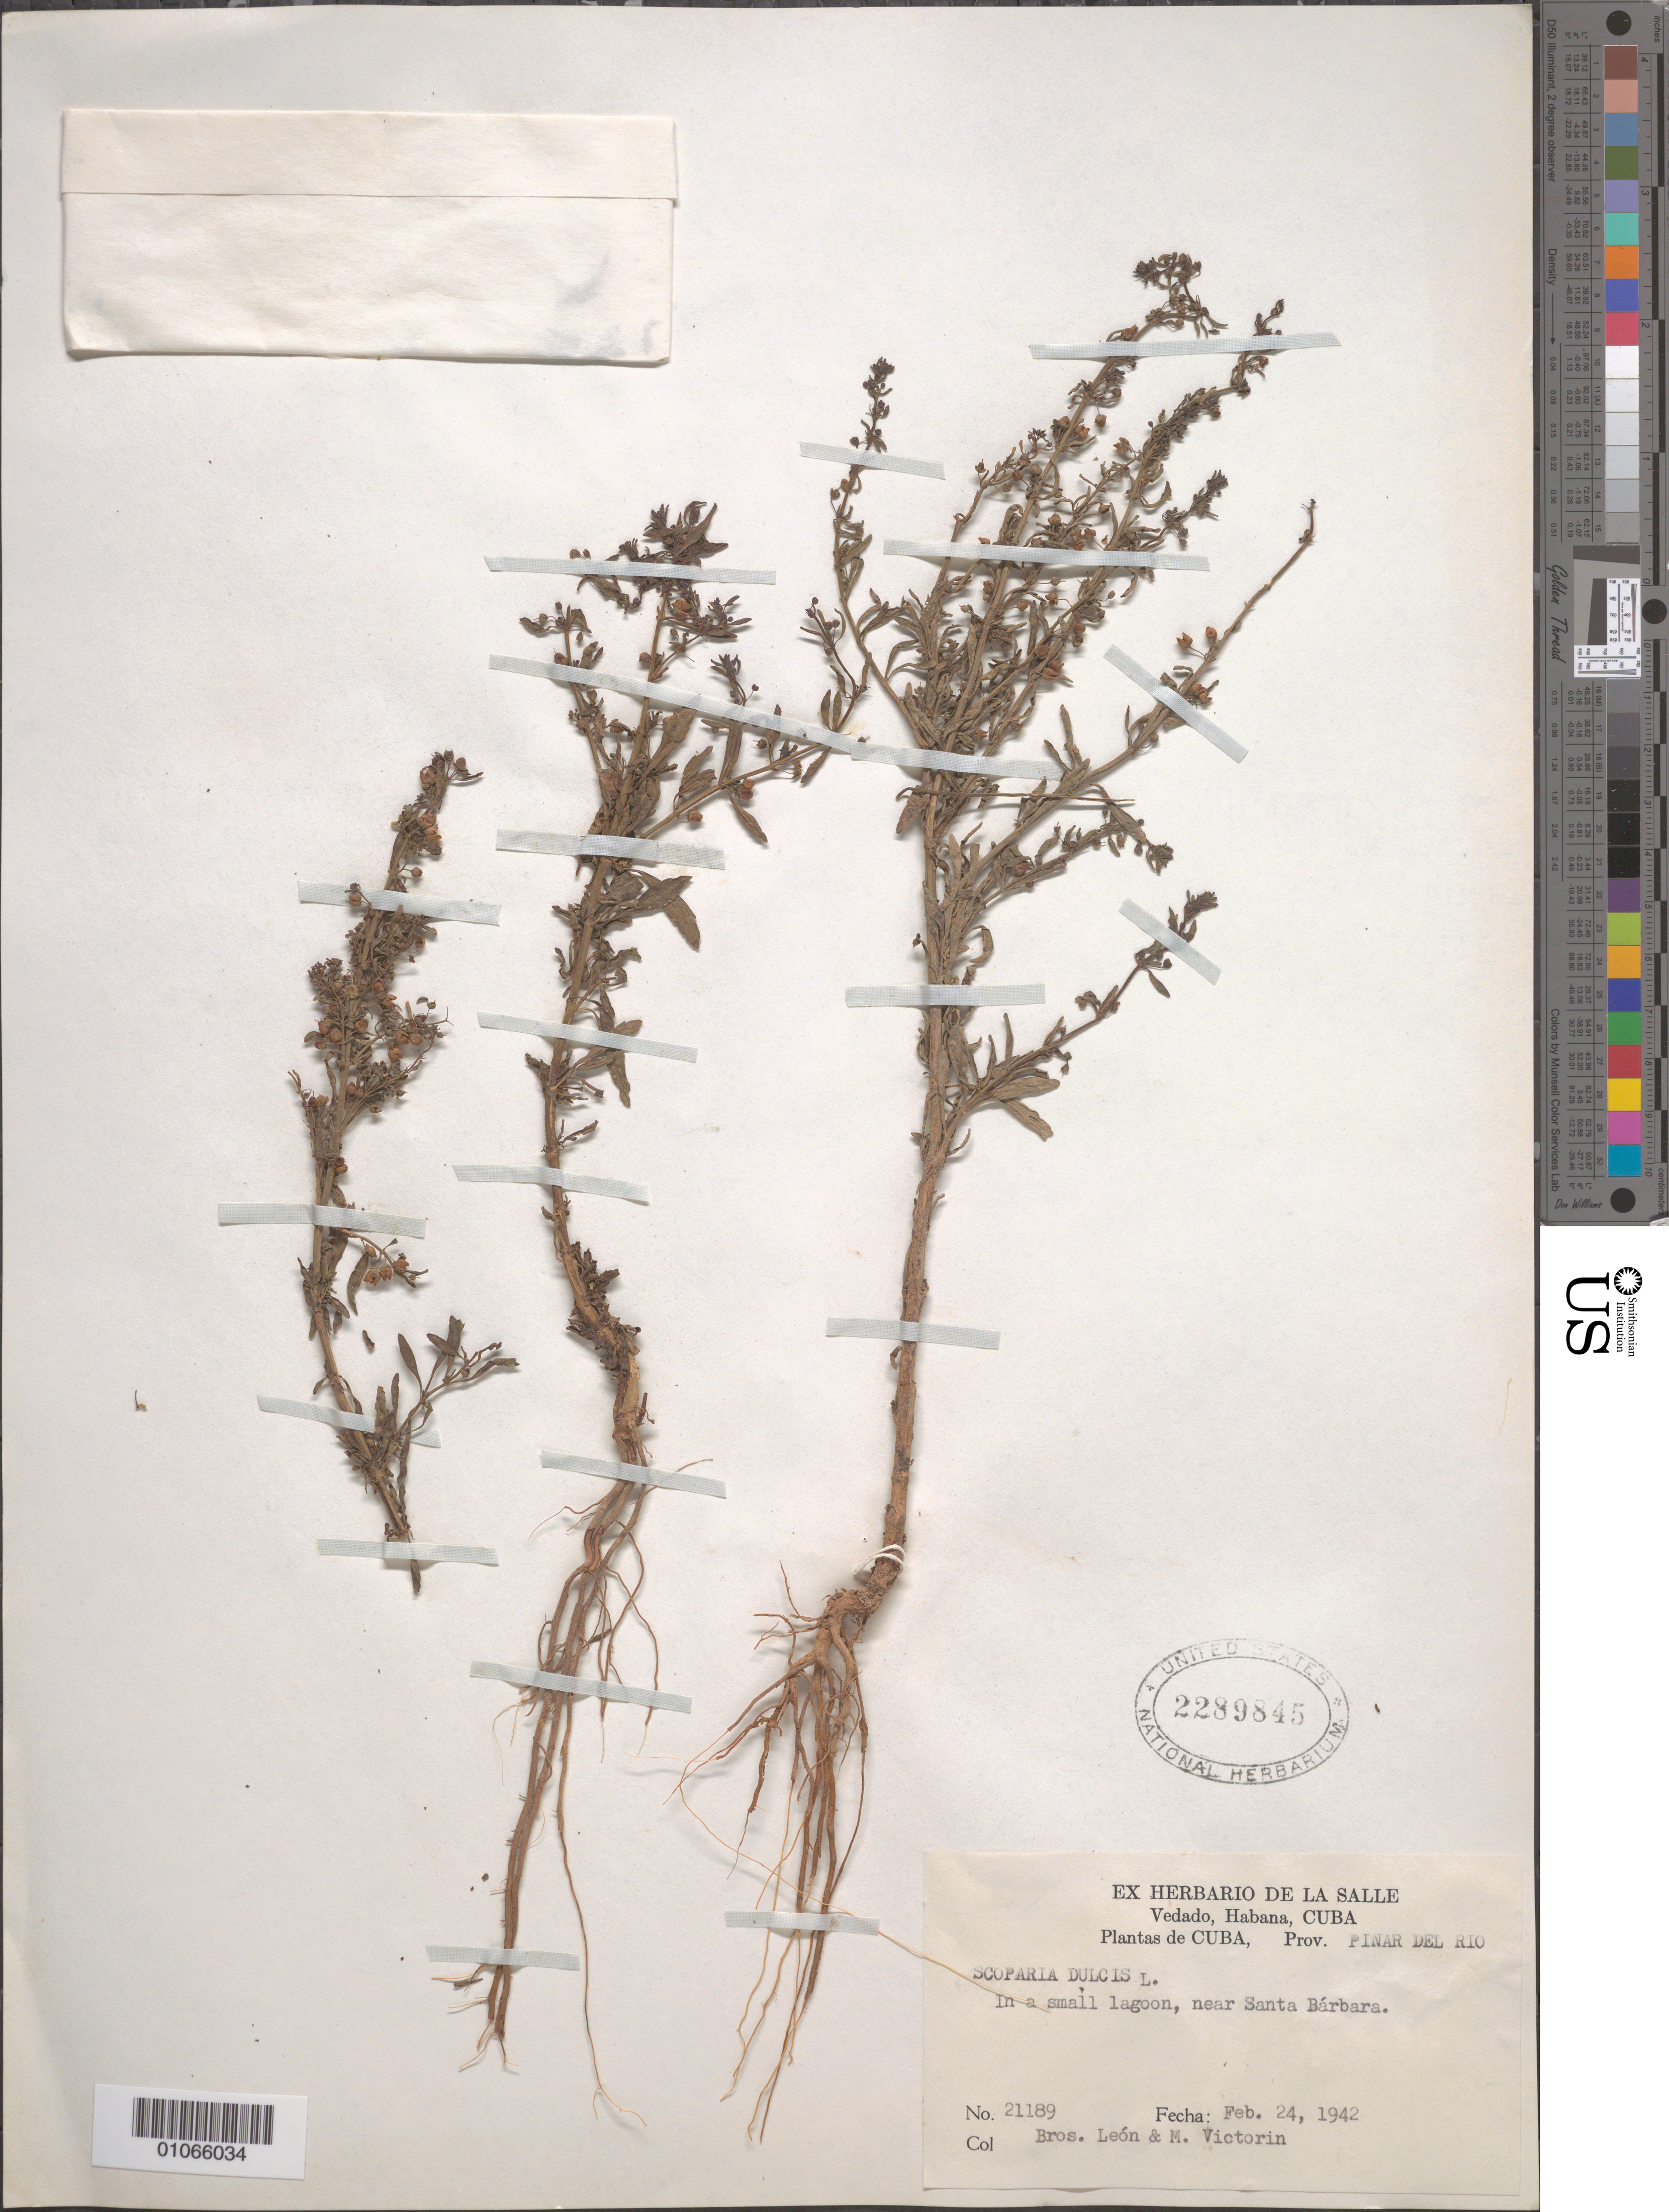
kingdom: Plantae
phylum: Tracheophyta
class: Magnoliopsida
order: Lamiales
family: Plantaginaceae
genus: Scoparia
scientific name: Scoparia dulcis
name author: L.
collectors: Bro. León & F. Victorin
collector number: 21189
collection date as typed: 24 Feb 1942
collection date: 1942-02-24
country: Cuba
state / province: Pinar del Rio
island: Cuba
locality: In a small lagoon, near Santa Barbara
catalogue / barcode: US 2289845